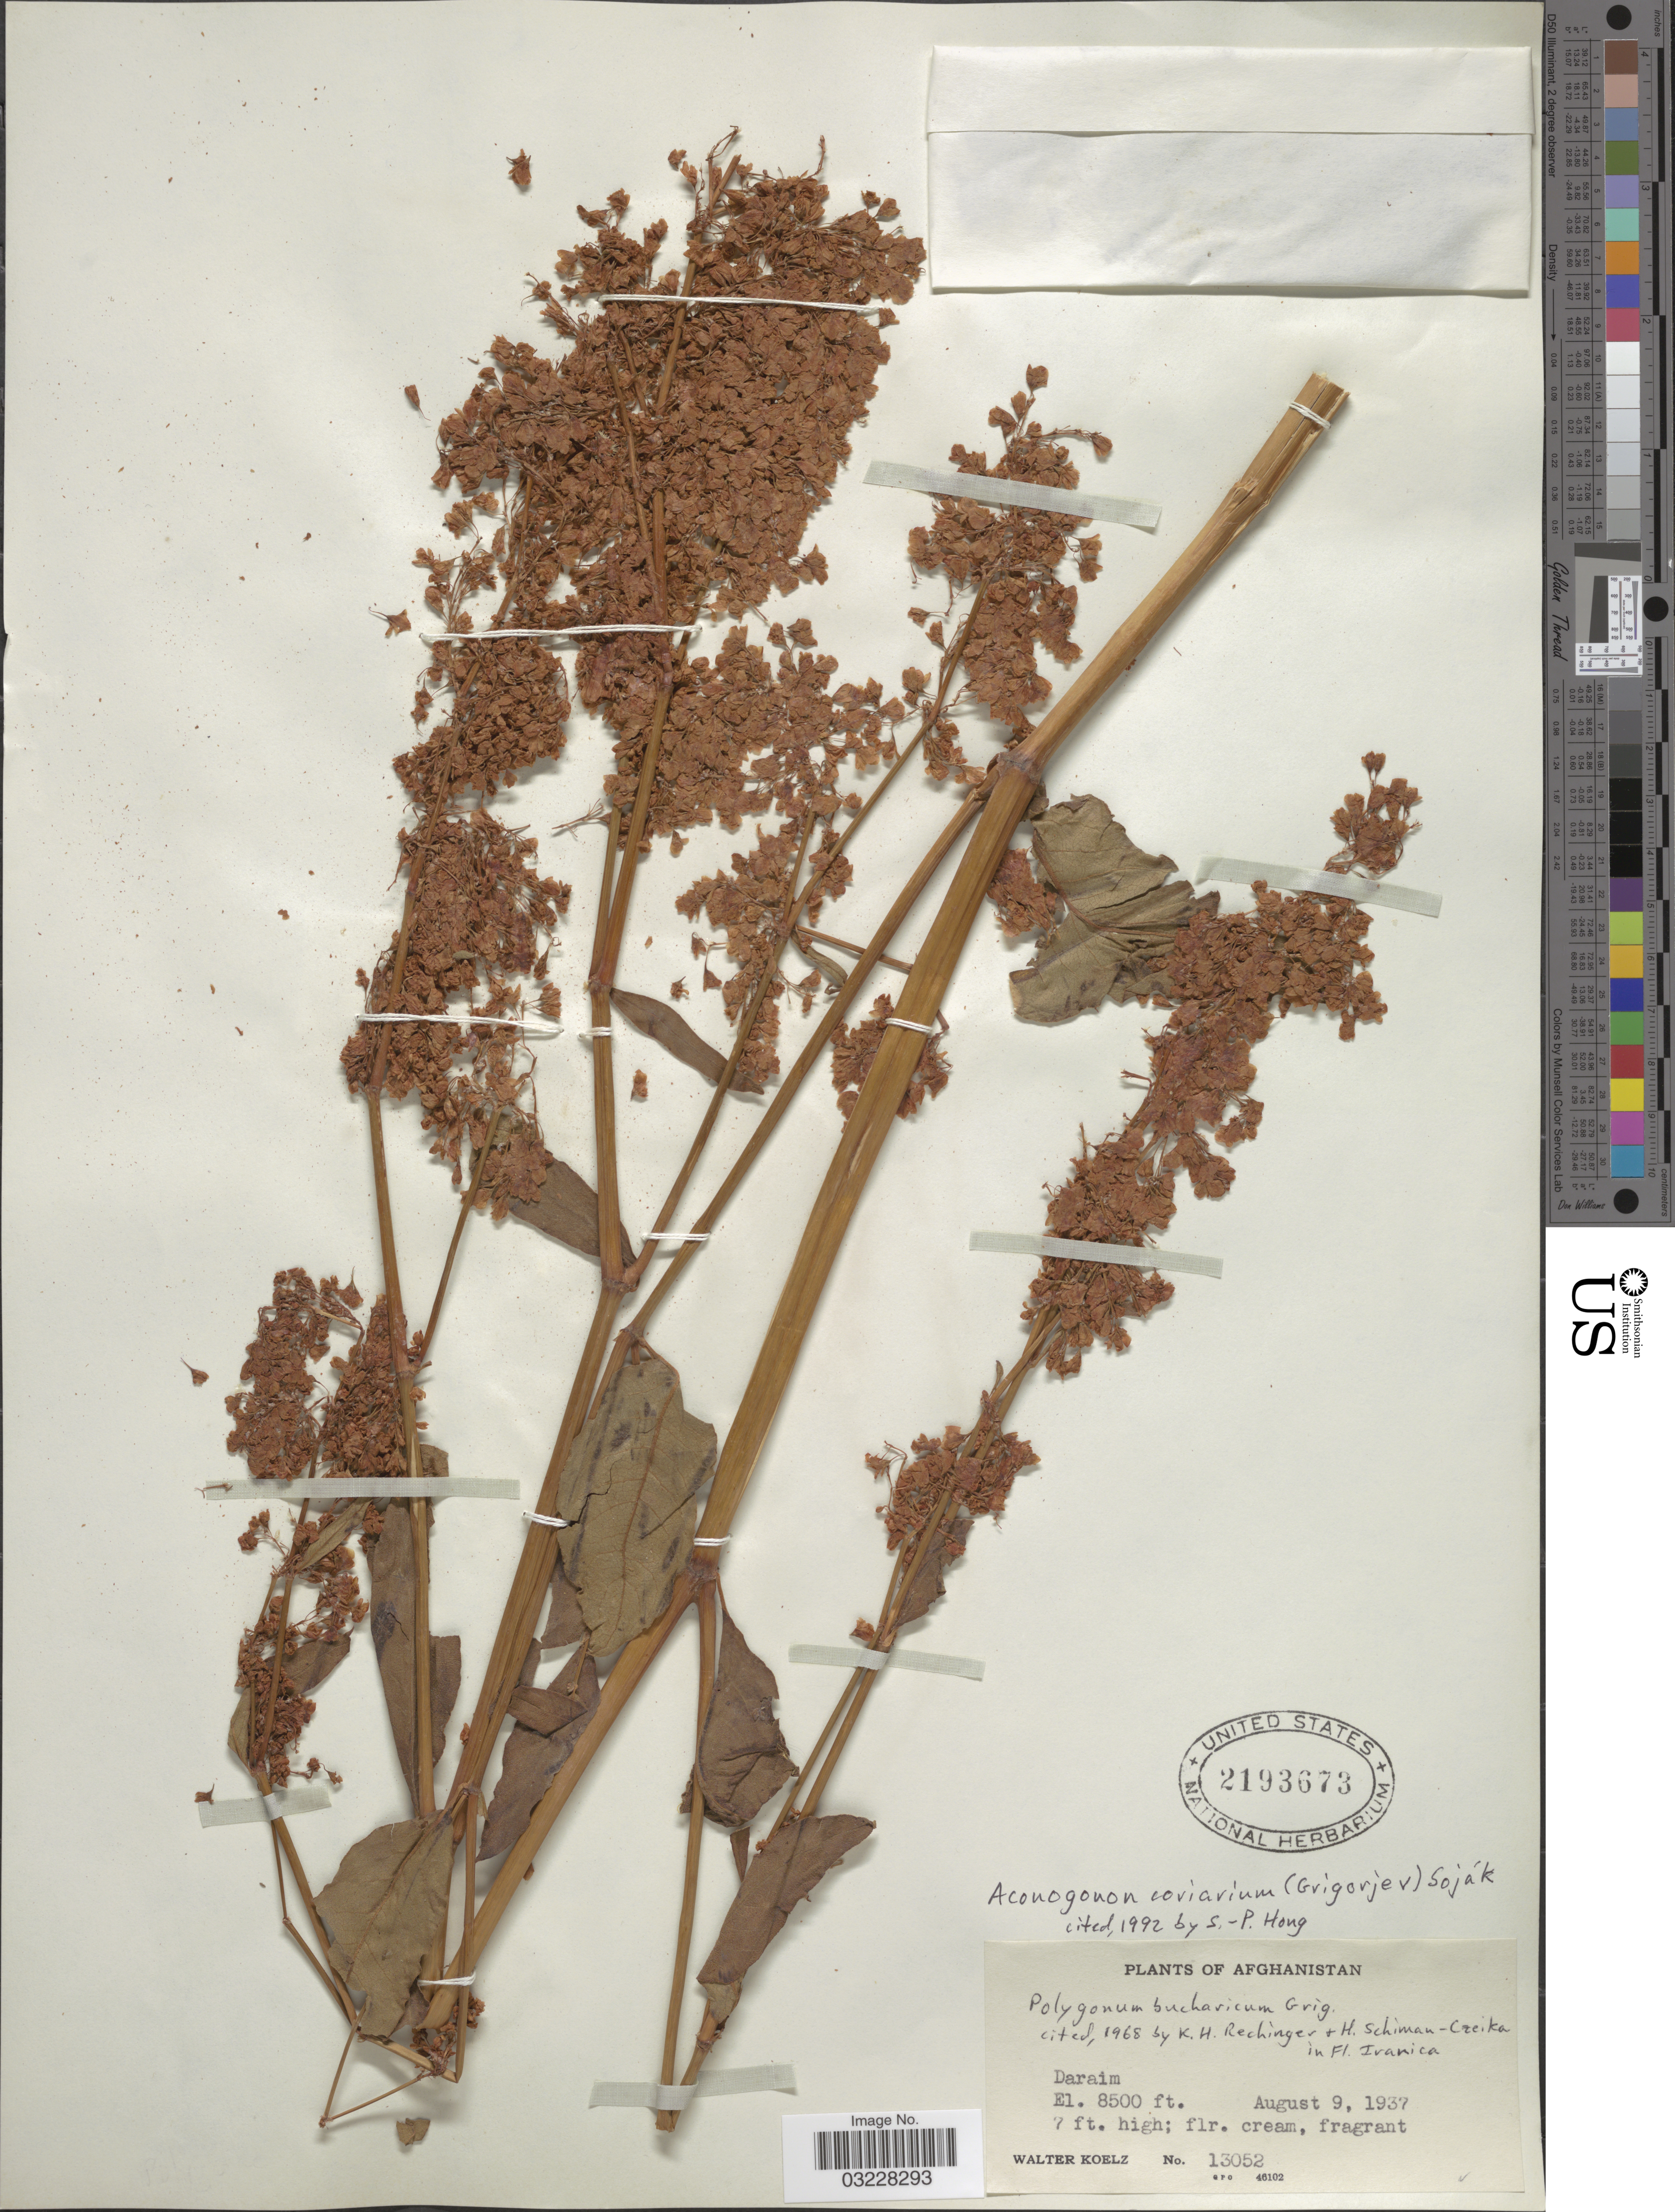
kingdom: Plantae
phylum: Tracheophyta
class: Magnoliopsida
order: Caryophyllales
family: Polygonaceae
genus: Koenigia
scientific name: Koenigia coriaria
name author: (Grig.) T.M. Schust. & Reveal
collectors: W. N. Koelz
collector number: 13052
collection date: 1937-08-09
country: Afghanistan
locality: Daraim.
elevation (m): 2591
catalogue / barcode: US 2193673